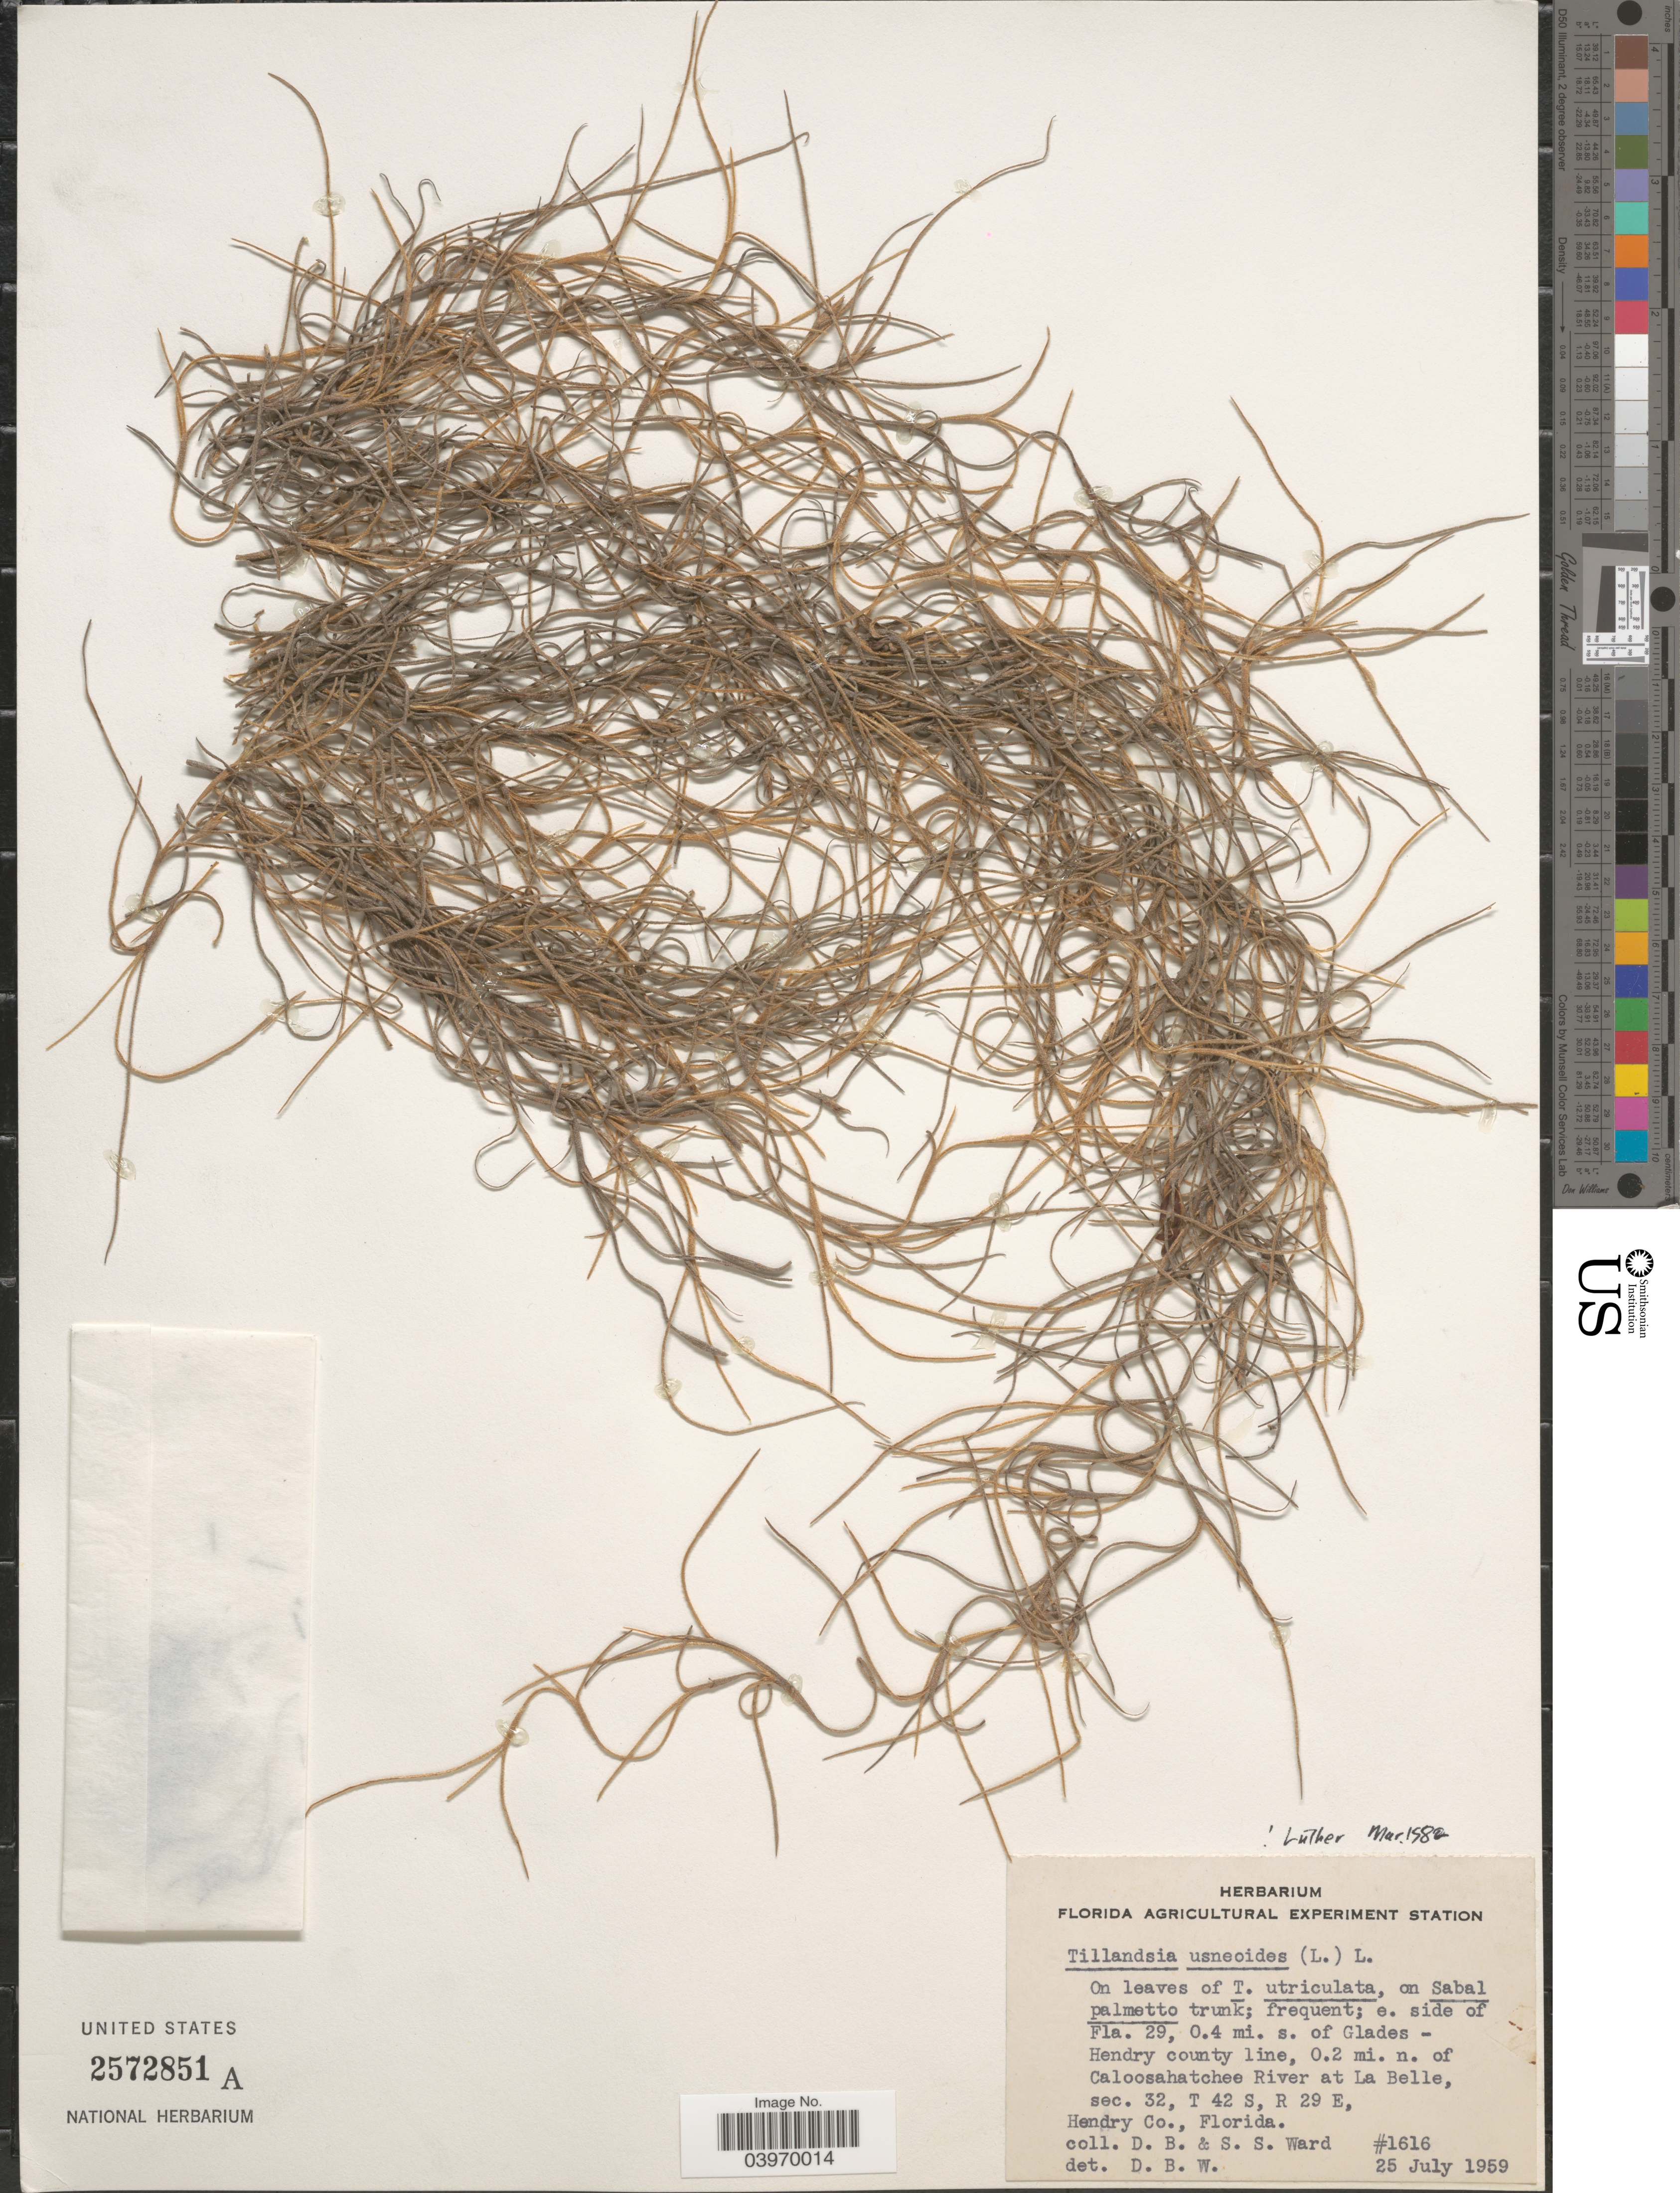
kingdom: Plantae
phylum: Tracheophyta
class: Liliopsida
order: Poales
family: Bromeliaceae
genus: Tillandsia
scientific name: Tillandsia usneoides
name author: (L.) L.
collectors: D. B. Ward & S. S. Ward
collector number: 1616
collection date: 1959-07-25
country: United States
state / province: Florida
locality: E. side of Fla. 29, 0.4 mi. s. of Glades - Hendry county line, 0.2 mi. n. of Caloosahatchee River at La Belle, sec. 32, T 42 S, R 29 E, Hendry Co.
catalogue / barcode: US 2572851A